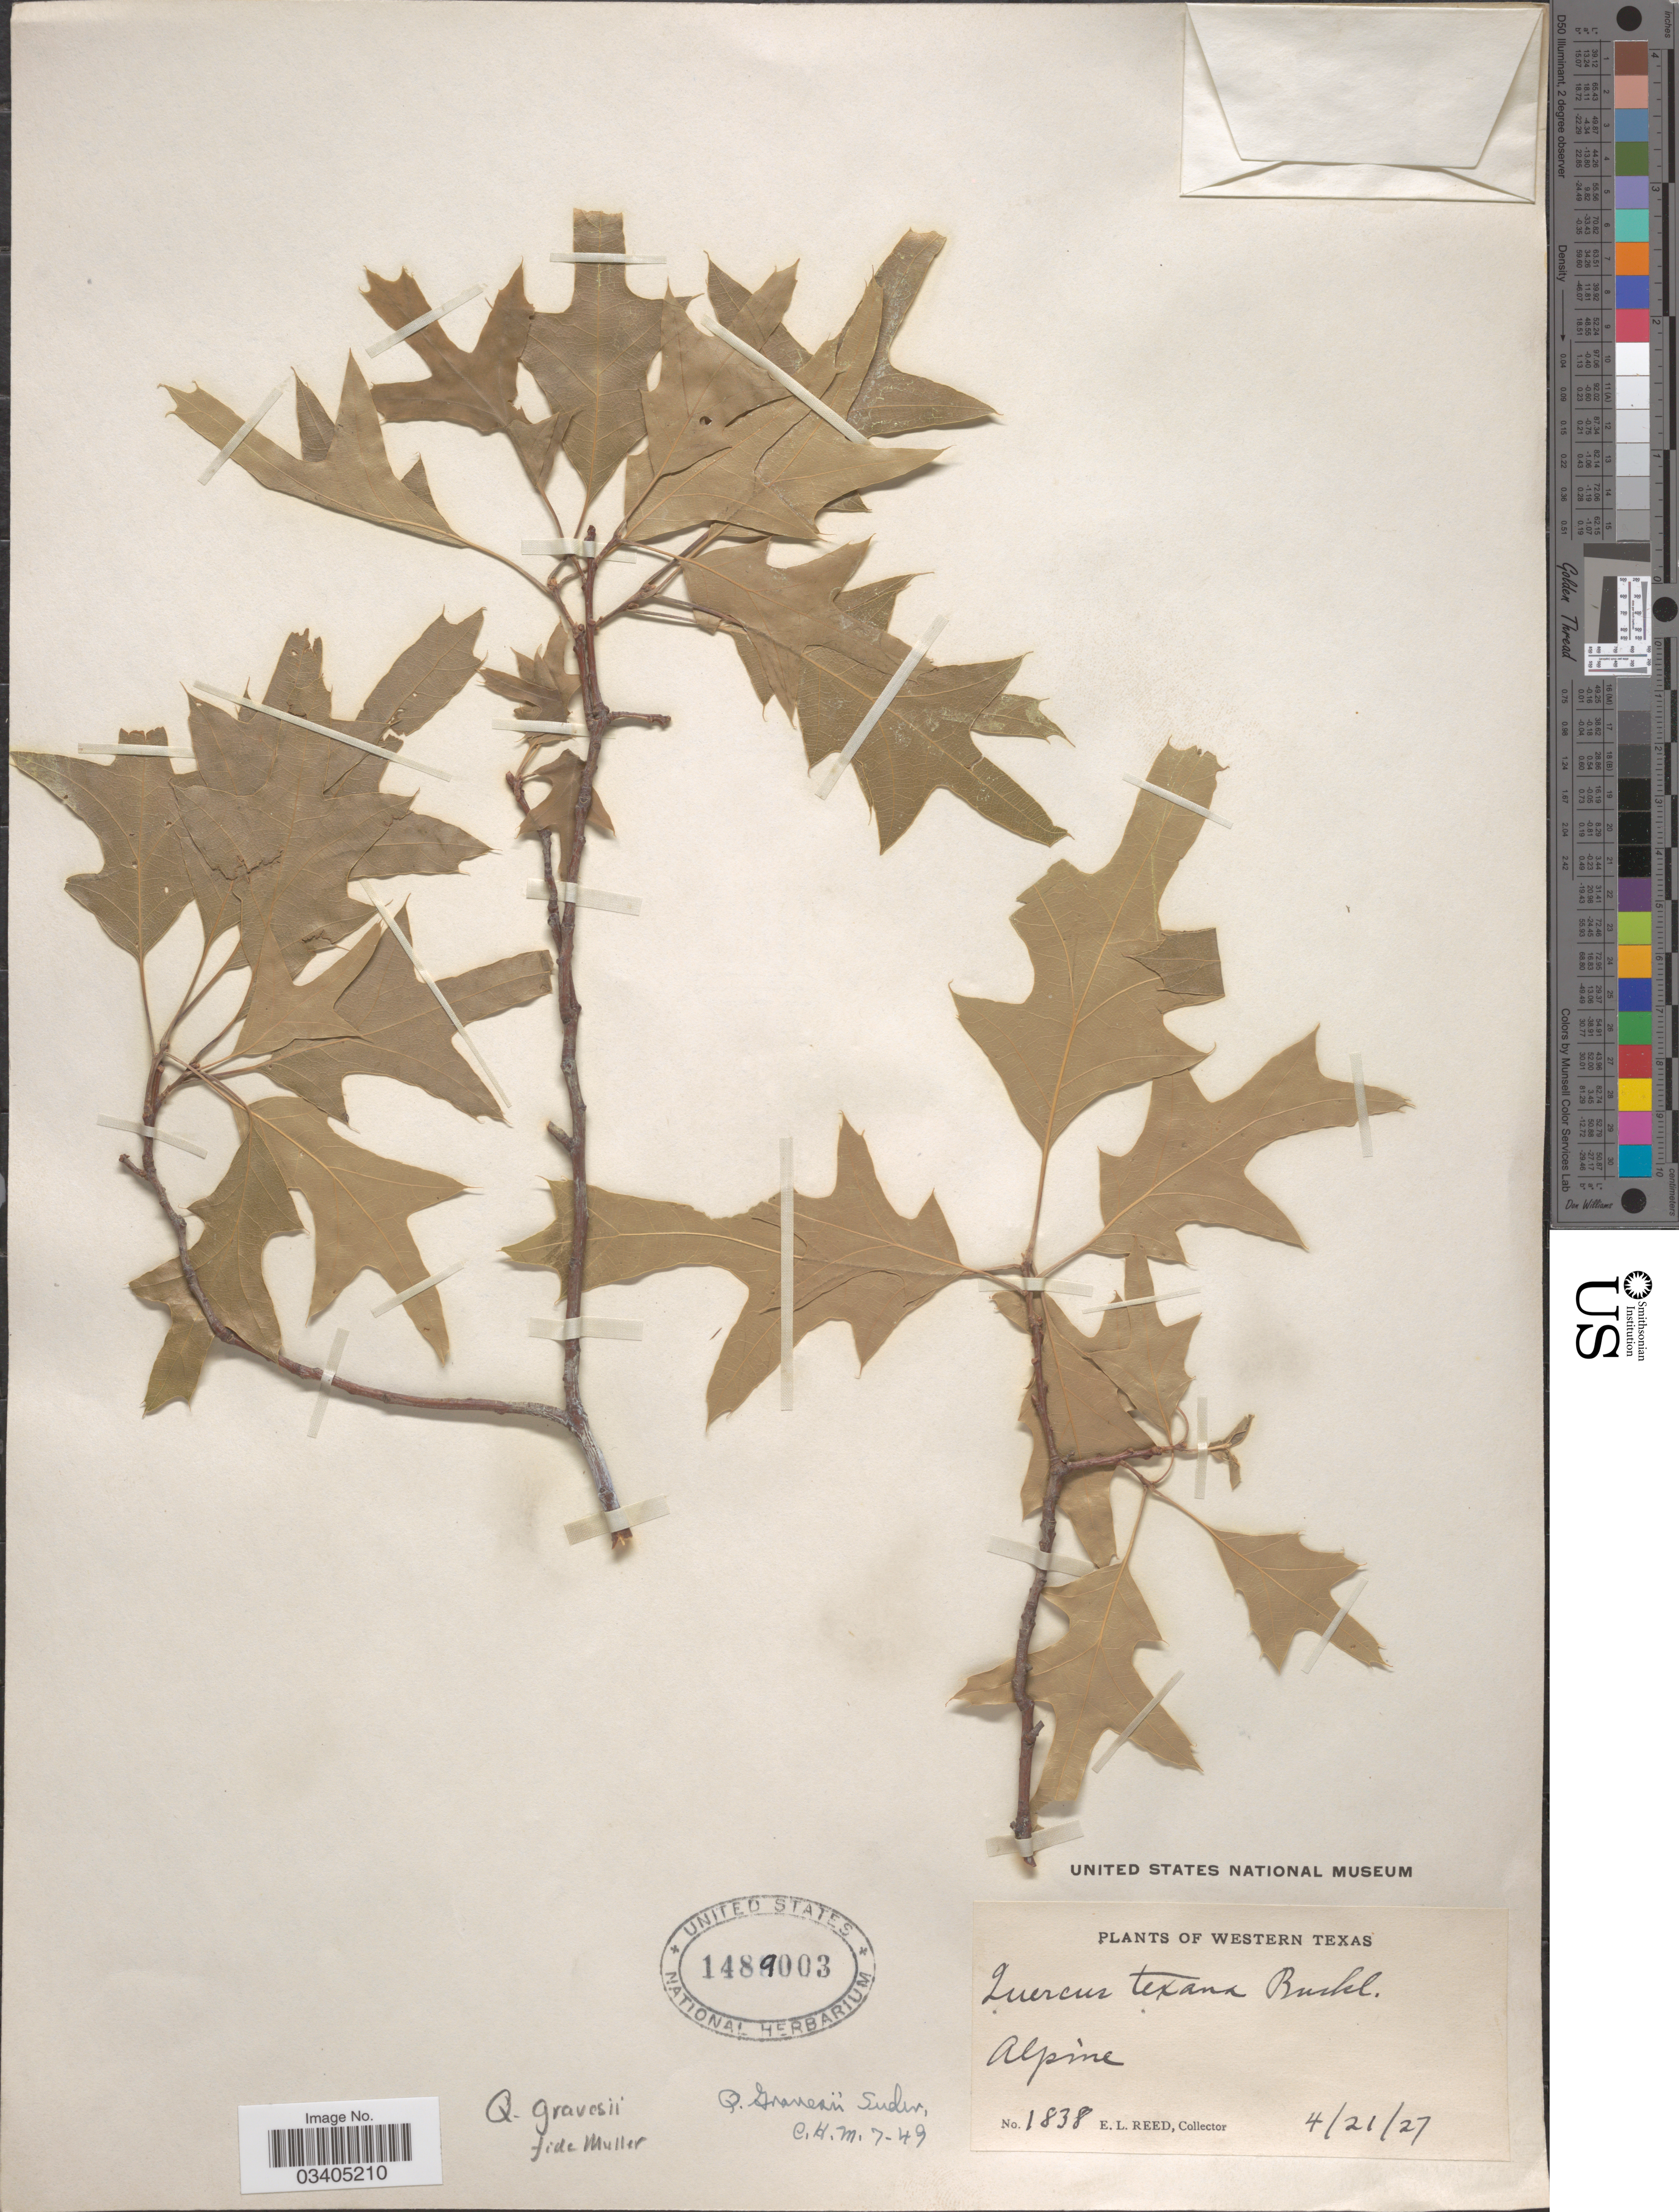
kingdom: Plantae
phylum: Tracheophyta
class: Magnoliopsida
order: Fagales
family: Fagaceae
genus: Quercus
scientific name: Quercus gravesii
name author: Sudw.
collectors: E. Reed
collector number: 1838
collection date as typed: Transcribed d/m/y: 21/4/27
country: United States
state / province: Texas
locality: Western Texas. Alpine.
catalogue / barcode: US 1489003